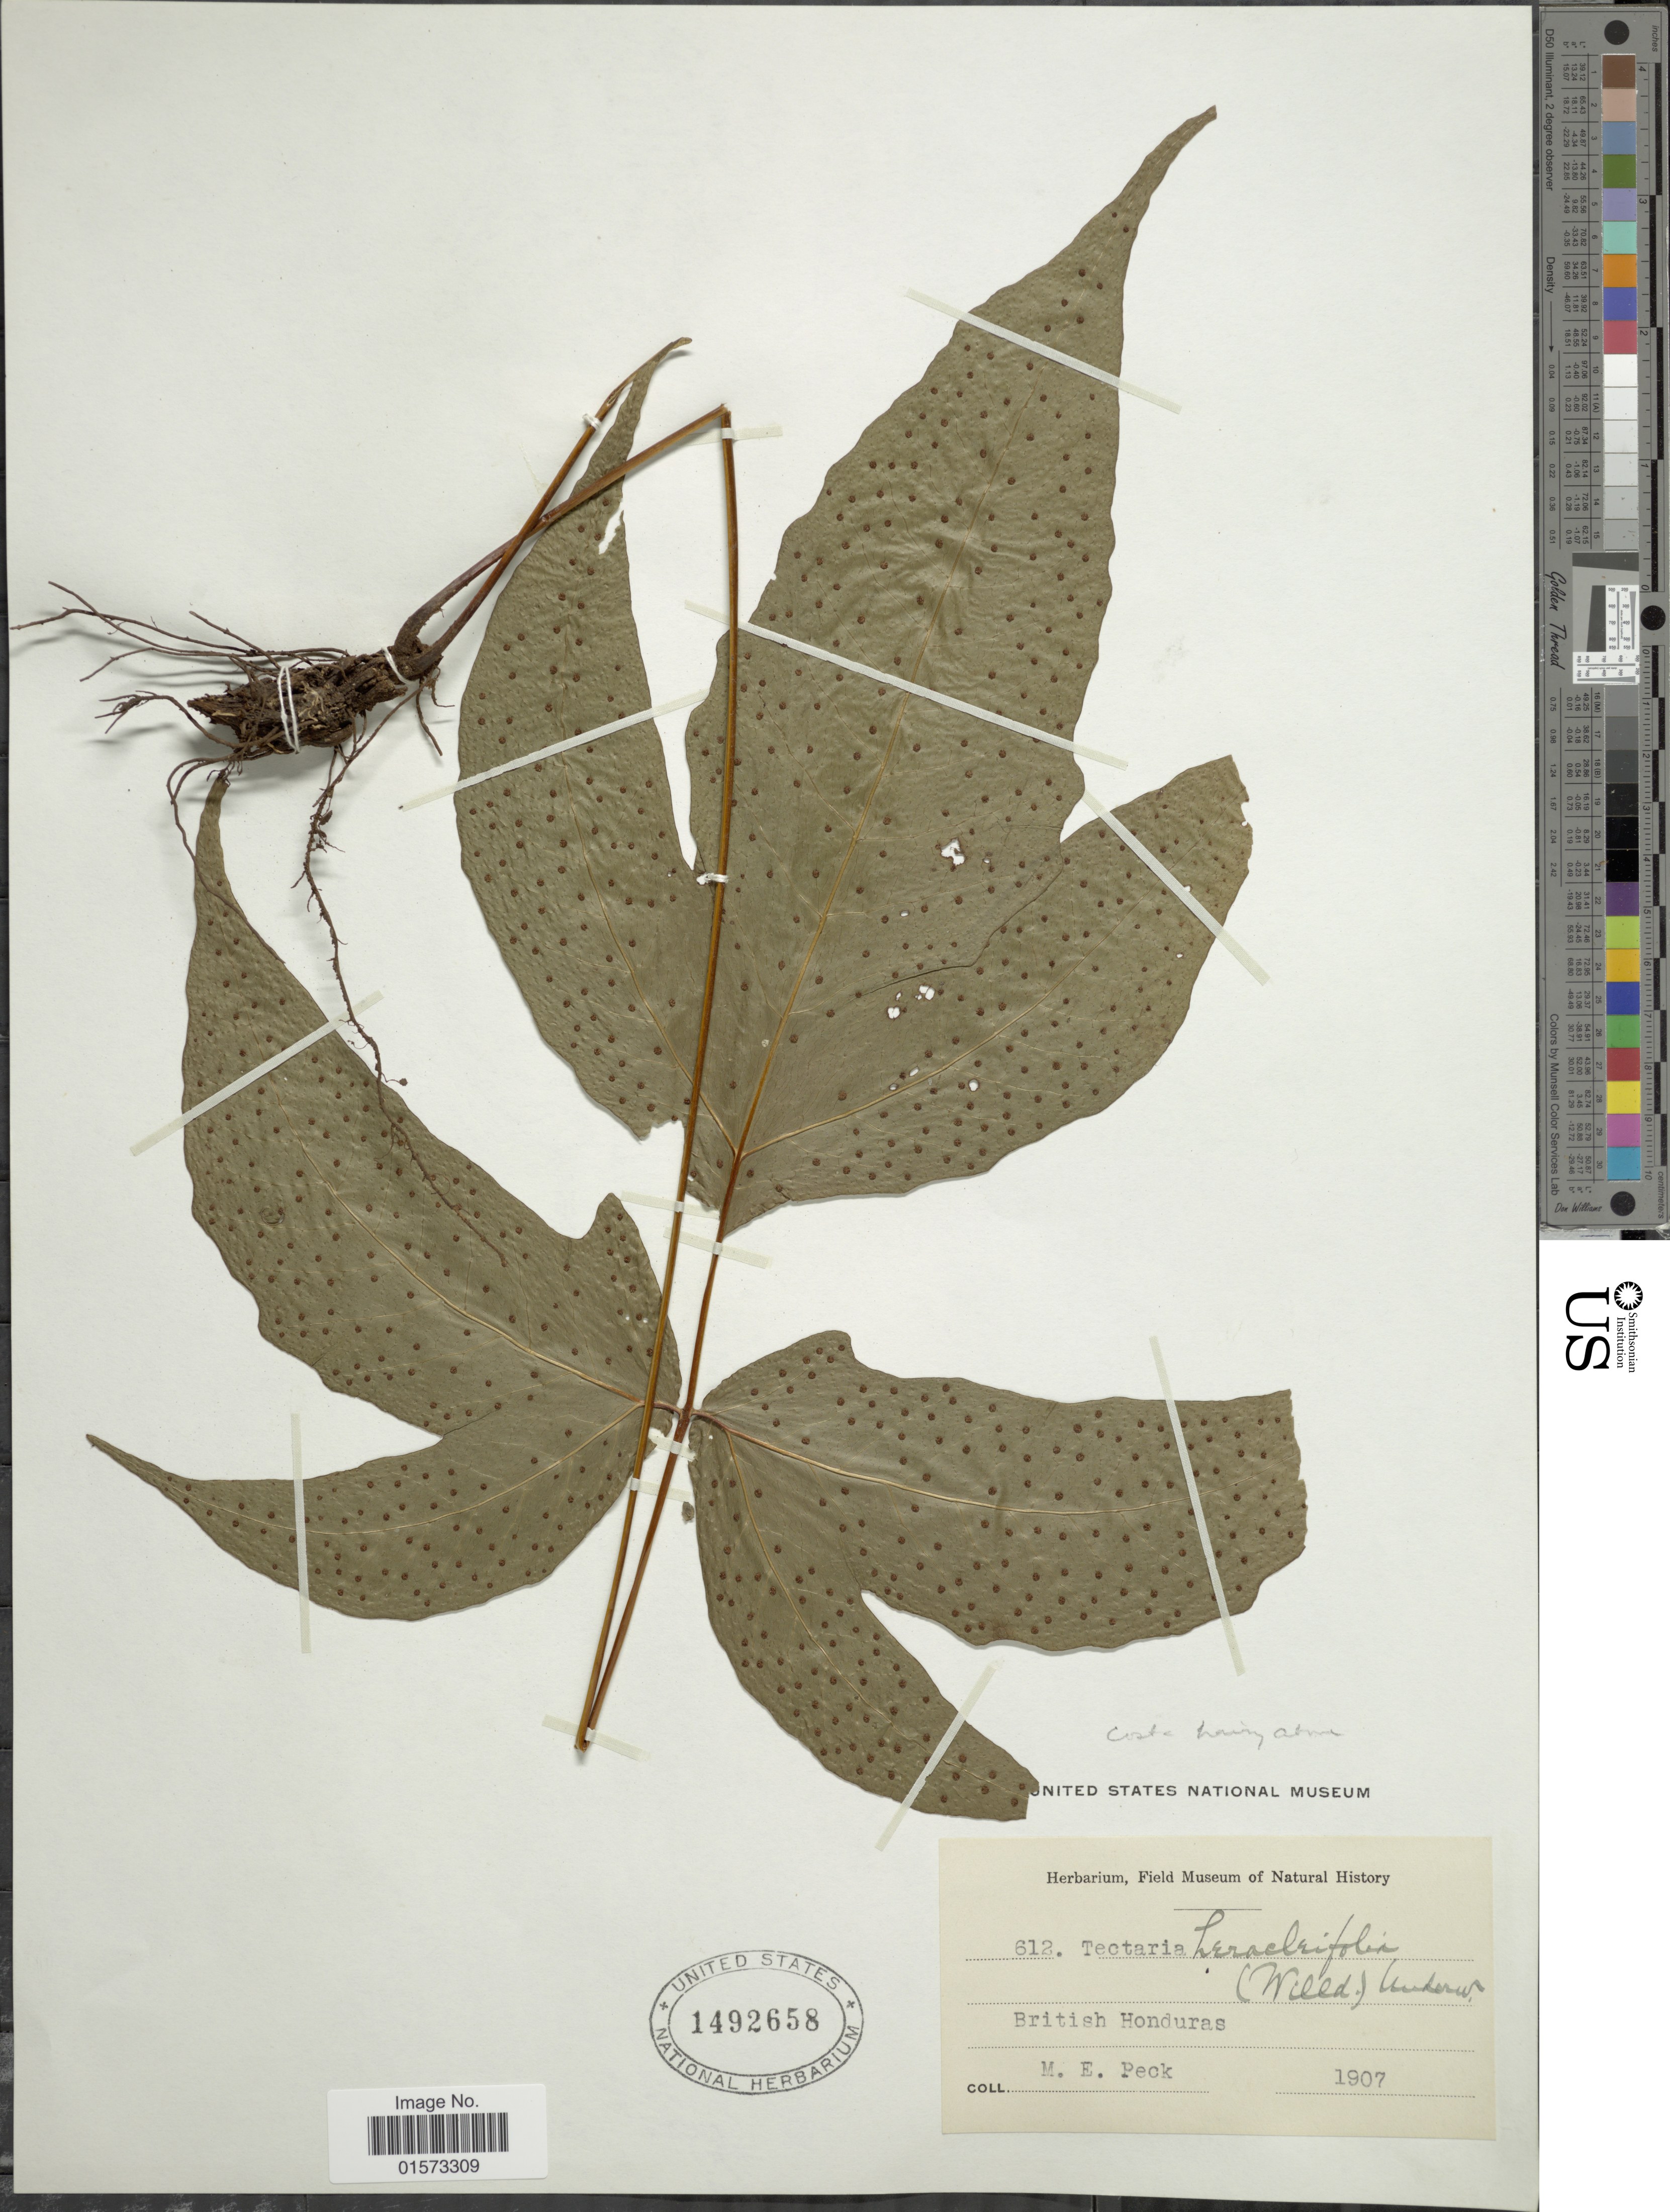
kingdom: Plantae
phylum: Tracheophyta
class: Polypodiopsida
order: Polypodiales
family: Tectariaceae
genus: Tectaria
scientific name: Tectaria heracleifolia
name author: (Willd.) Underw.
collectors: M. E. Peck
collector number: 612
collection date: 1907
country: Belize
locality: British Honduras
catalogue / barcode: US 1492658